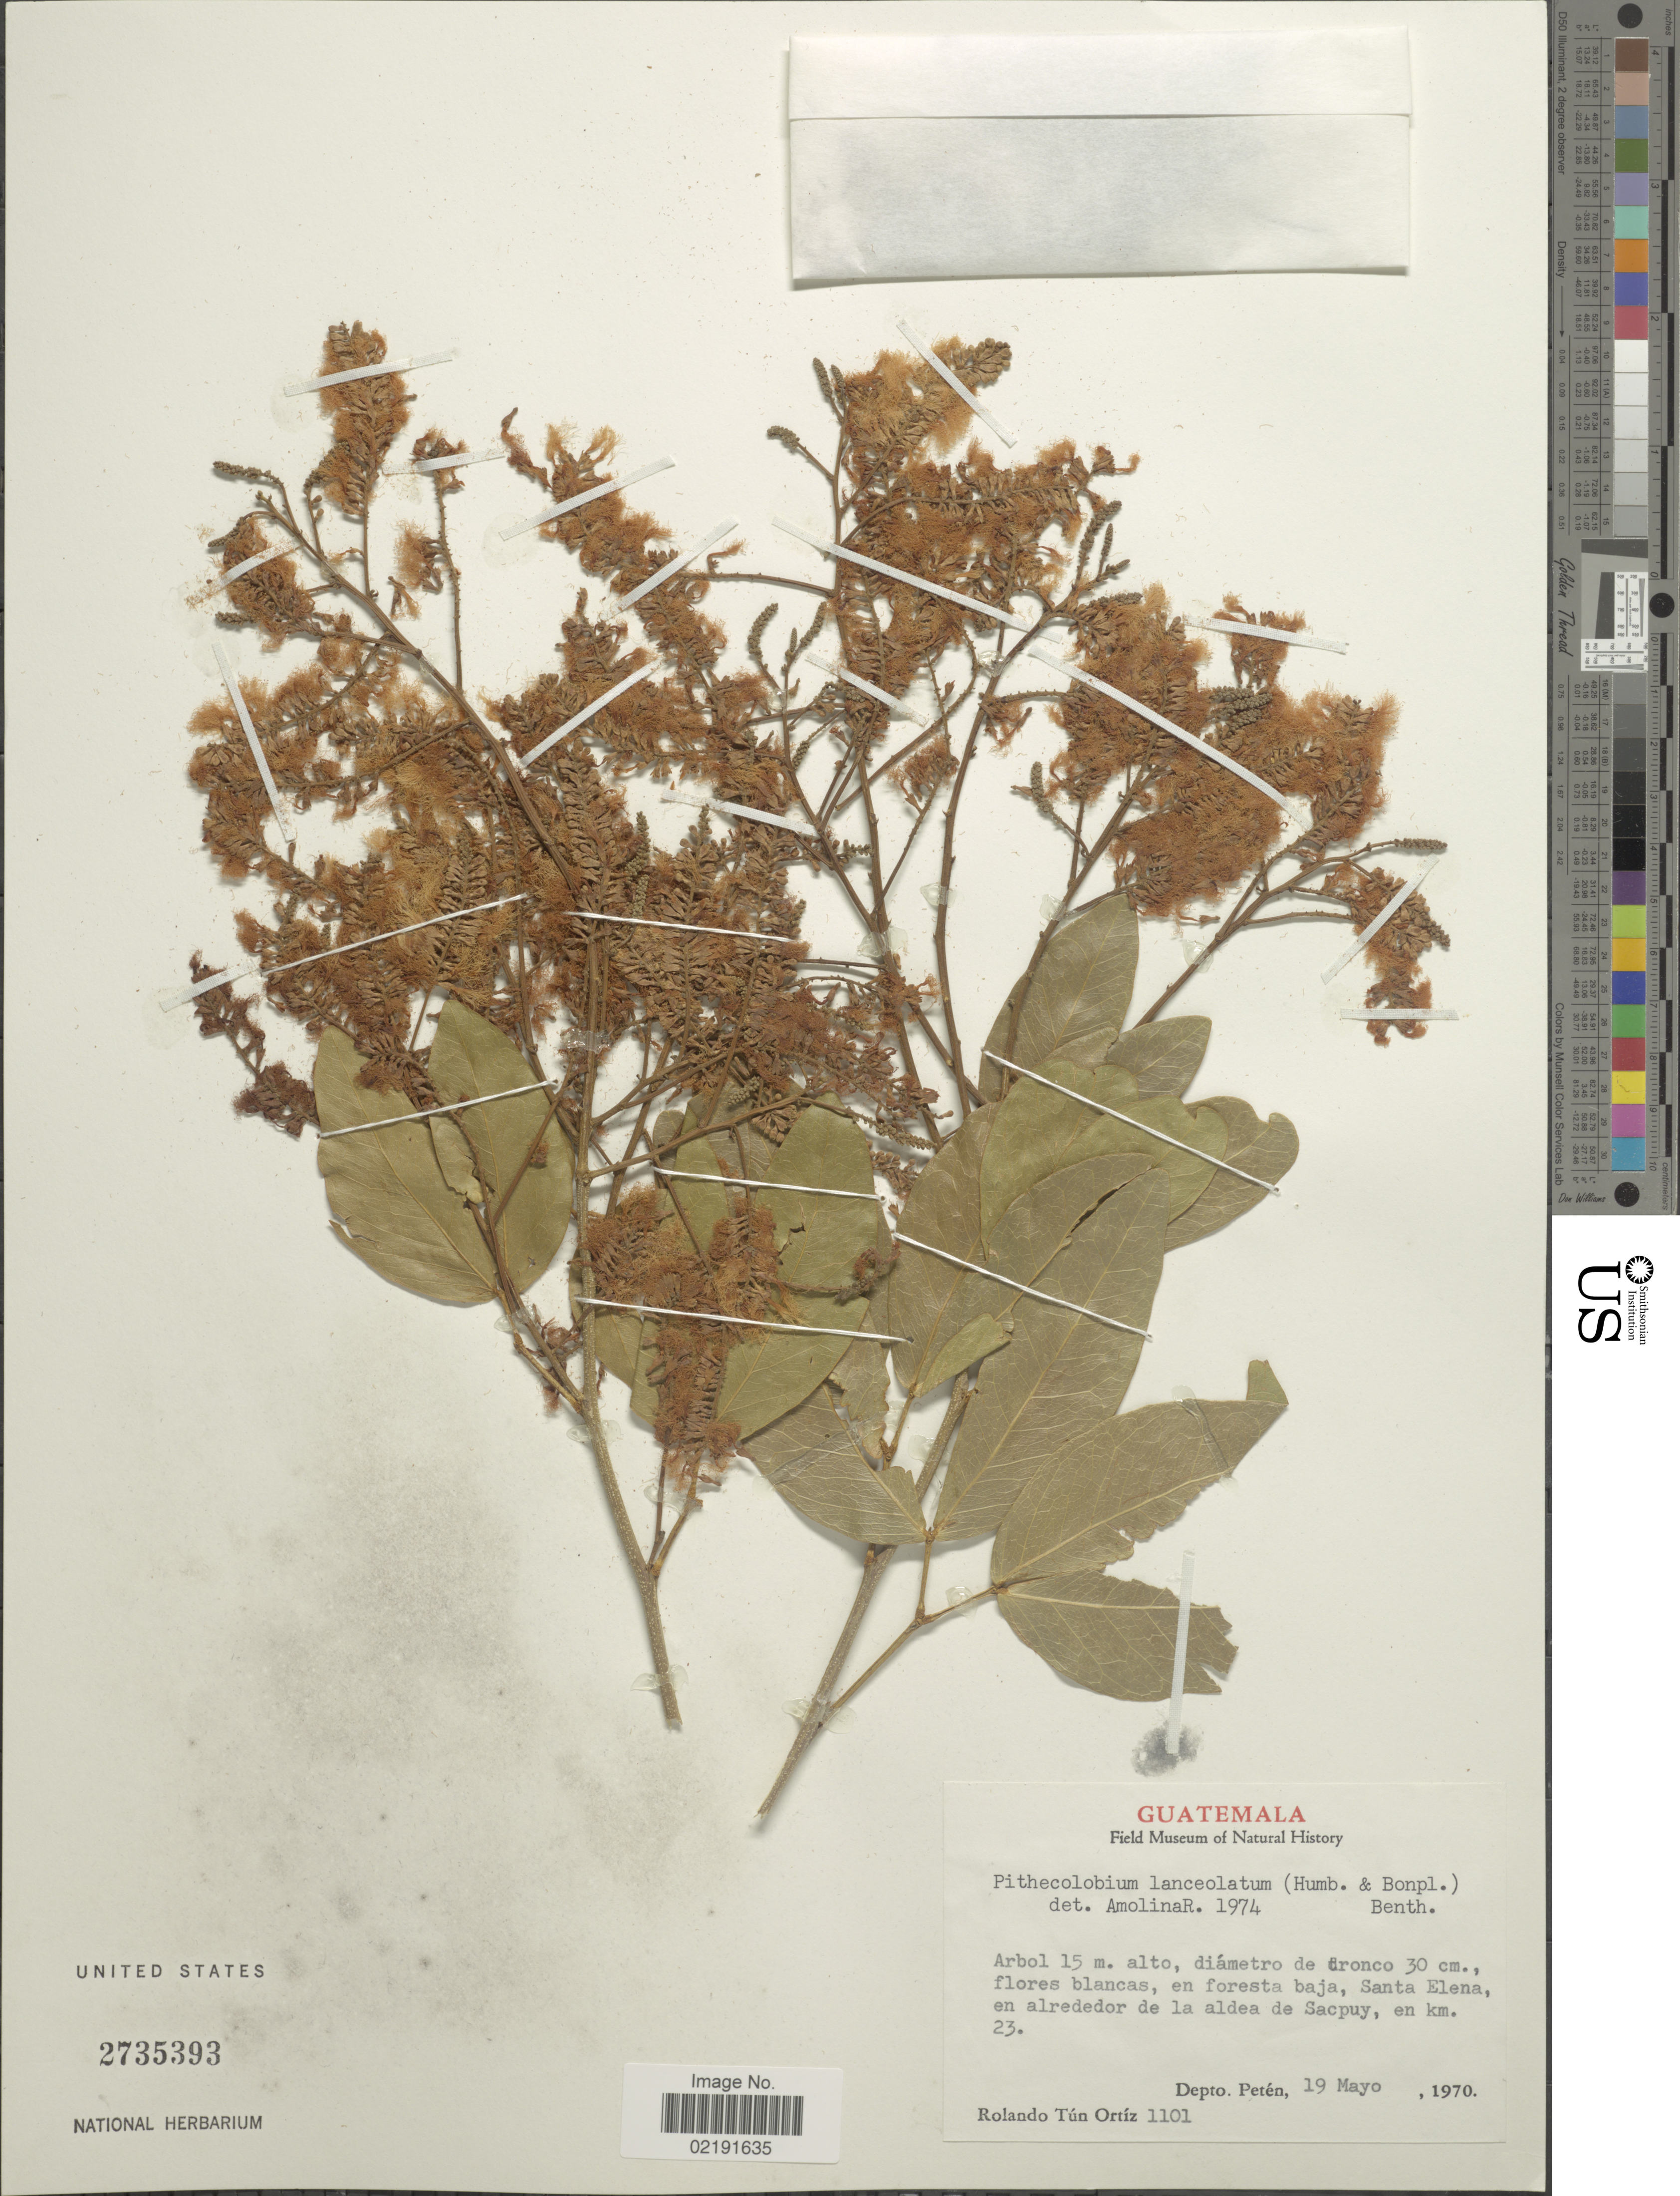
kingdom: Plantae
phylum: Tracheophyta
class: Magnoliopsida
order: Fabales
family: Fabaceae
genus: Pithecellobium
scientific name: Pithecellobium lanceolatum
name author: (Humb. & Bonpl. ex Willd.) Benth.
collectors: R. T. Ortíz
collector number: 1101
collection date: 1970-05-19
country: Guatemala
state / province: El Petén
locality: Santa Elena, en alrededor de la aldea de Sacpuy, en km. 23. Depto. Petén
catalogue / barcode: US 2735393